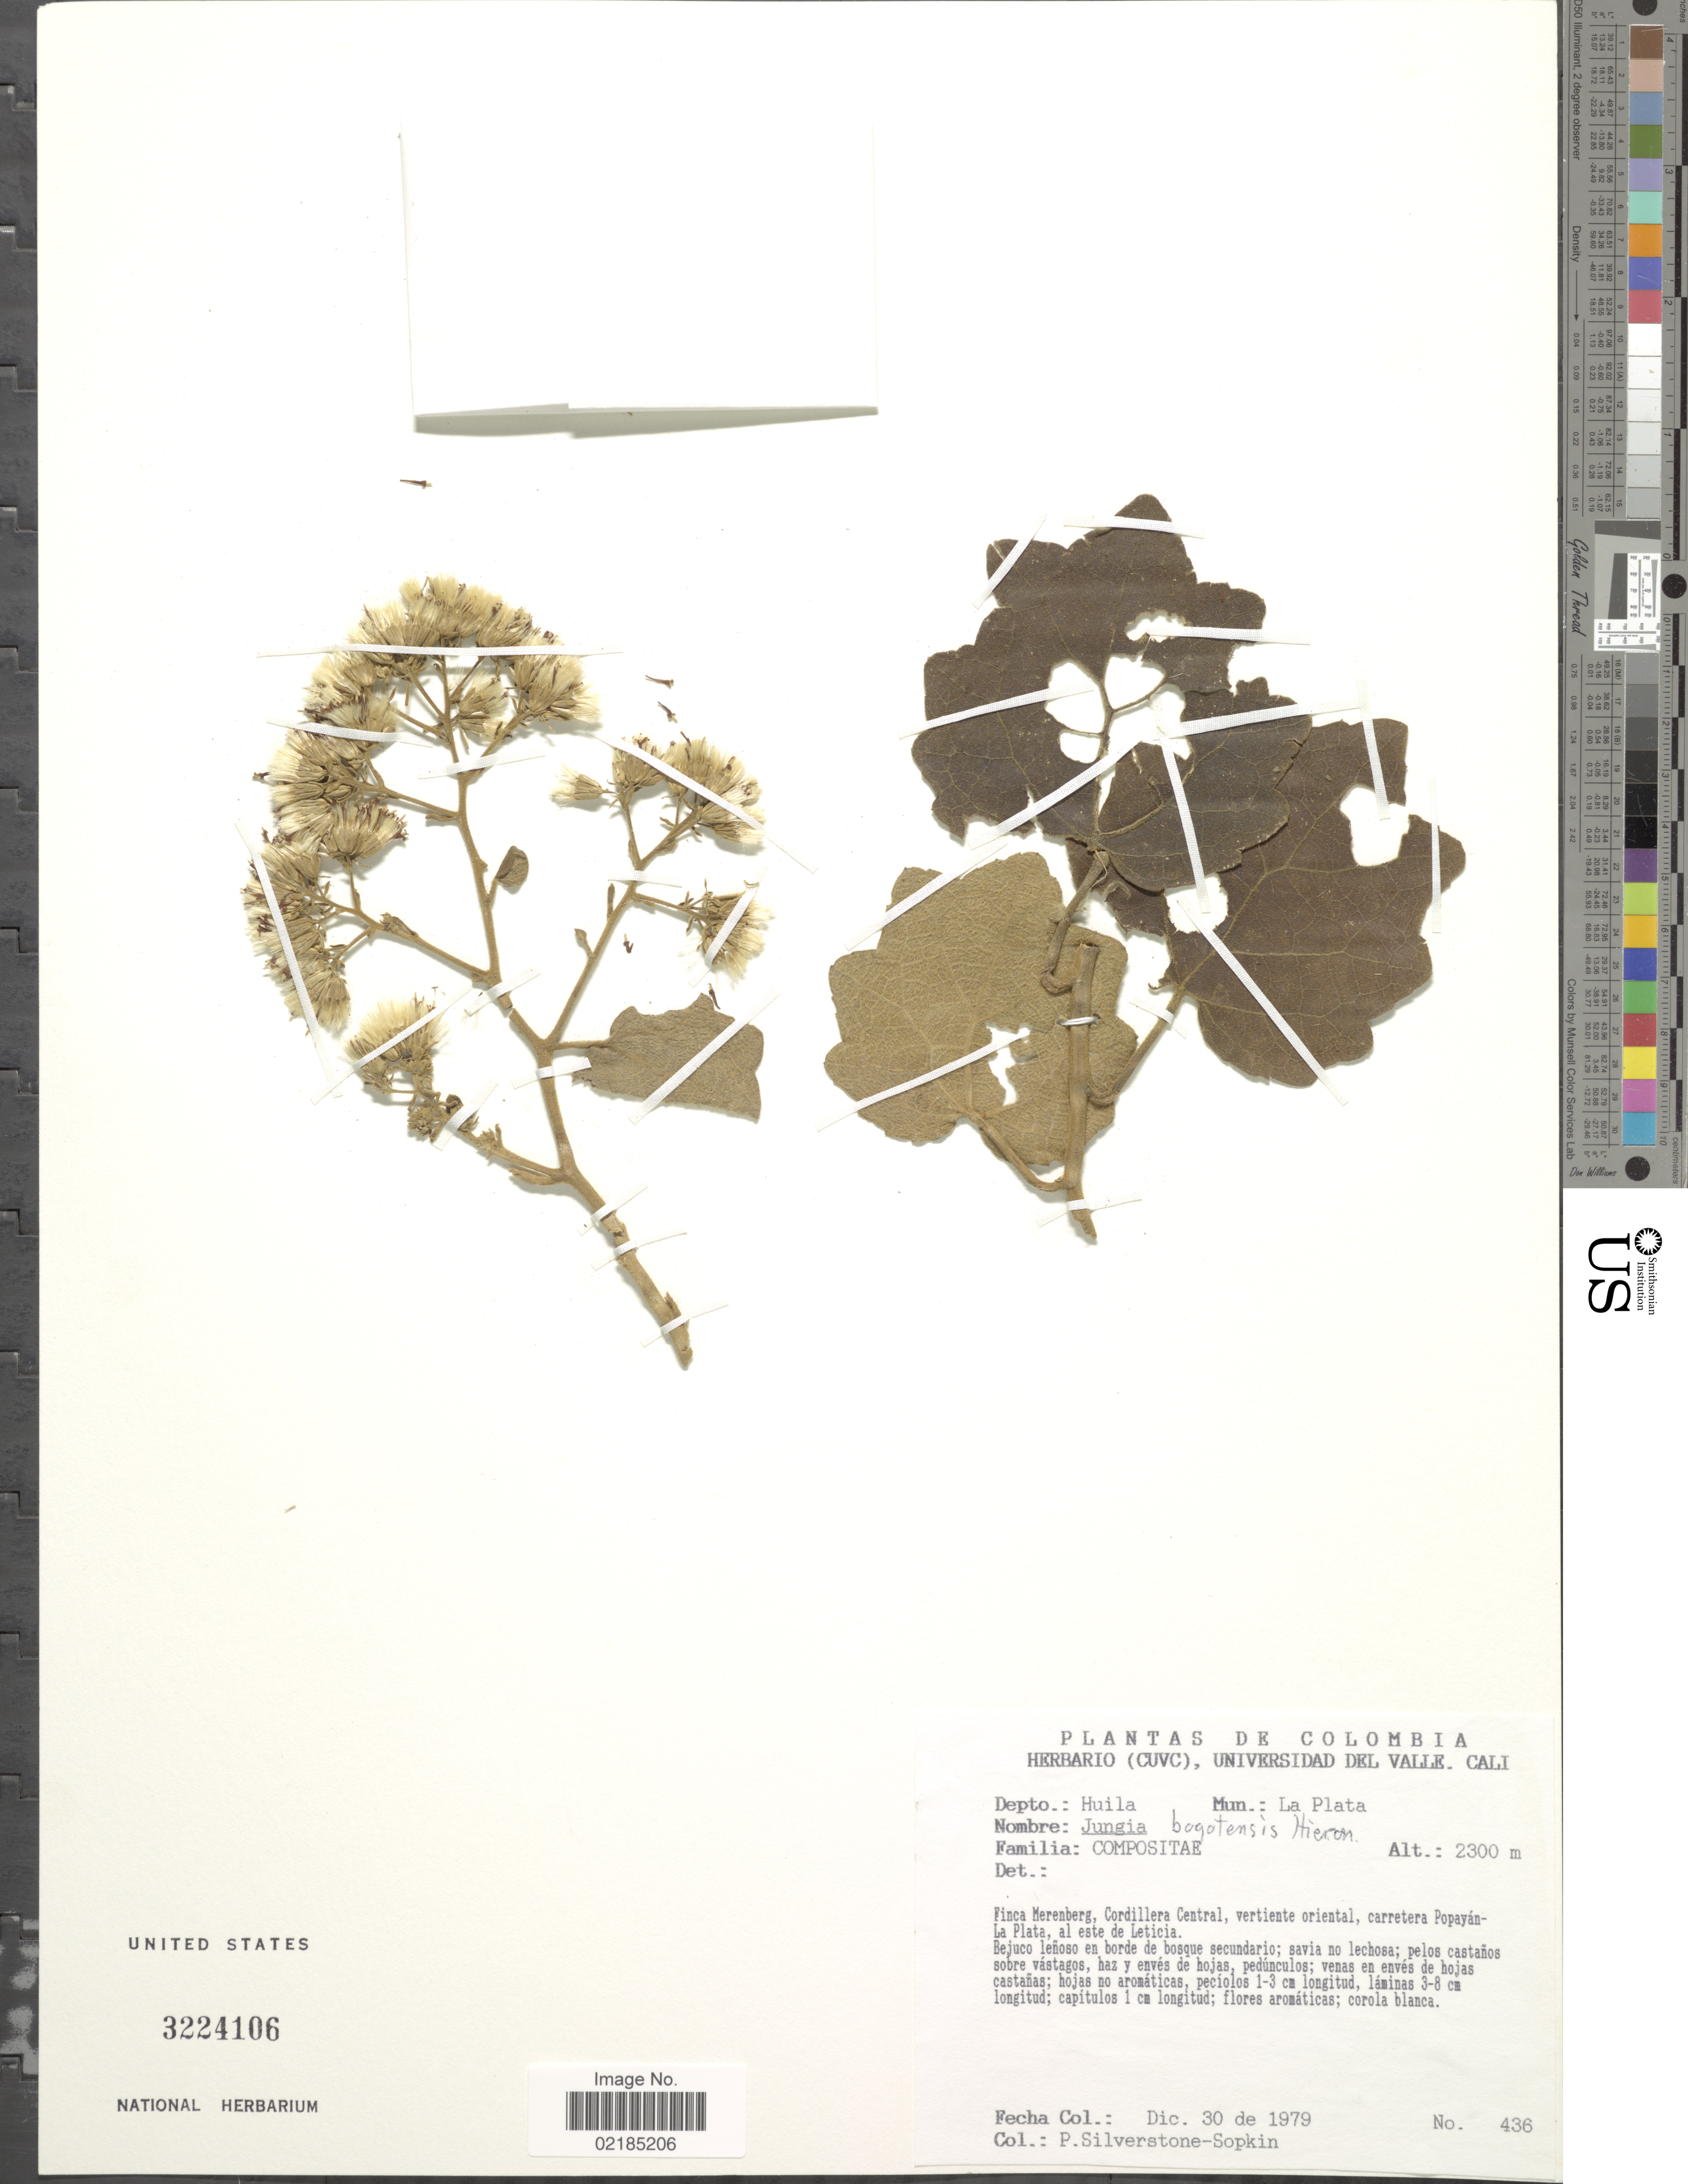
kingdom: Plantae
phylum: Tracheophyta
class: Magnoliopsida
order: Asterales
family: Asteraceae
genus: Jungia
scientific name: Jungia bogotensis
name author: Hieron.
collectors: P. A. Silverstone-Sopkin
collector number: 438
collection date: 1979-12-30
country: Colombia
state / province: Huila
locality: Depto.: Huila. Mun.: La Plata. Finca Merenberg, Cordillera Central, vertiente oriental, carretera Popayán-La Plata, al este de Leticia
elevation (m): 2300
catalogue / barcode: US 3224106